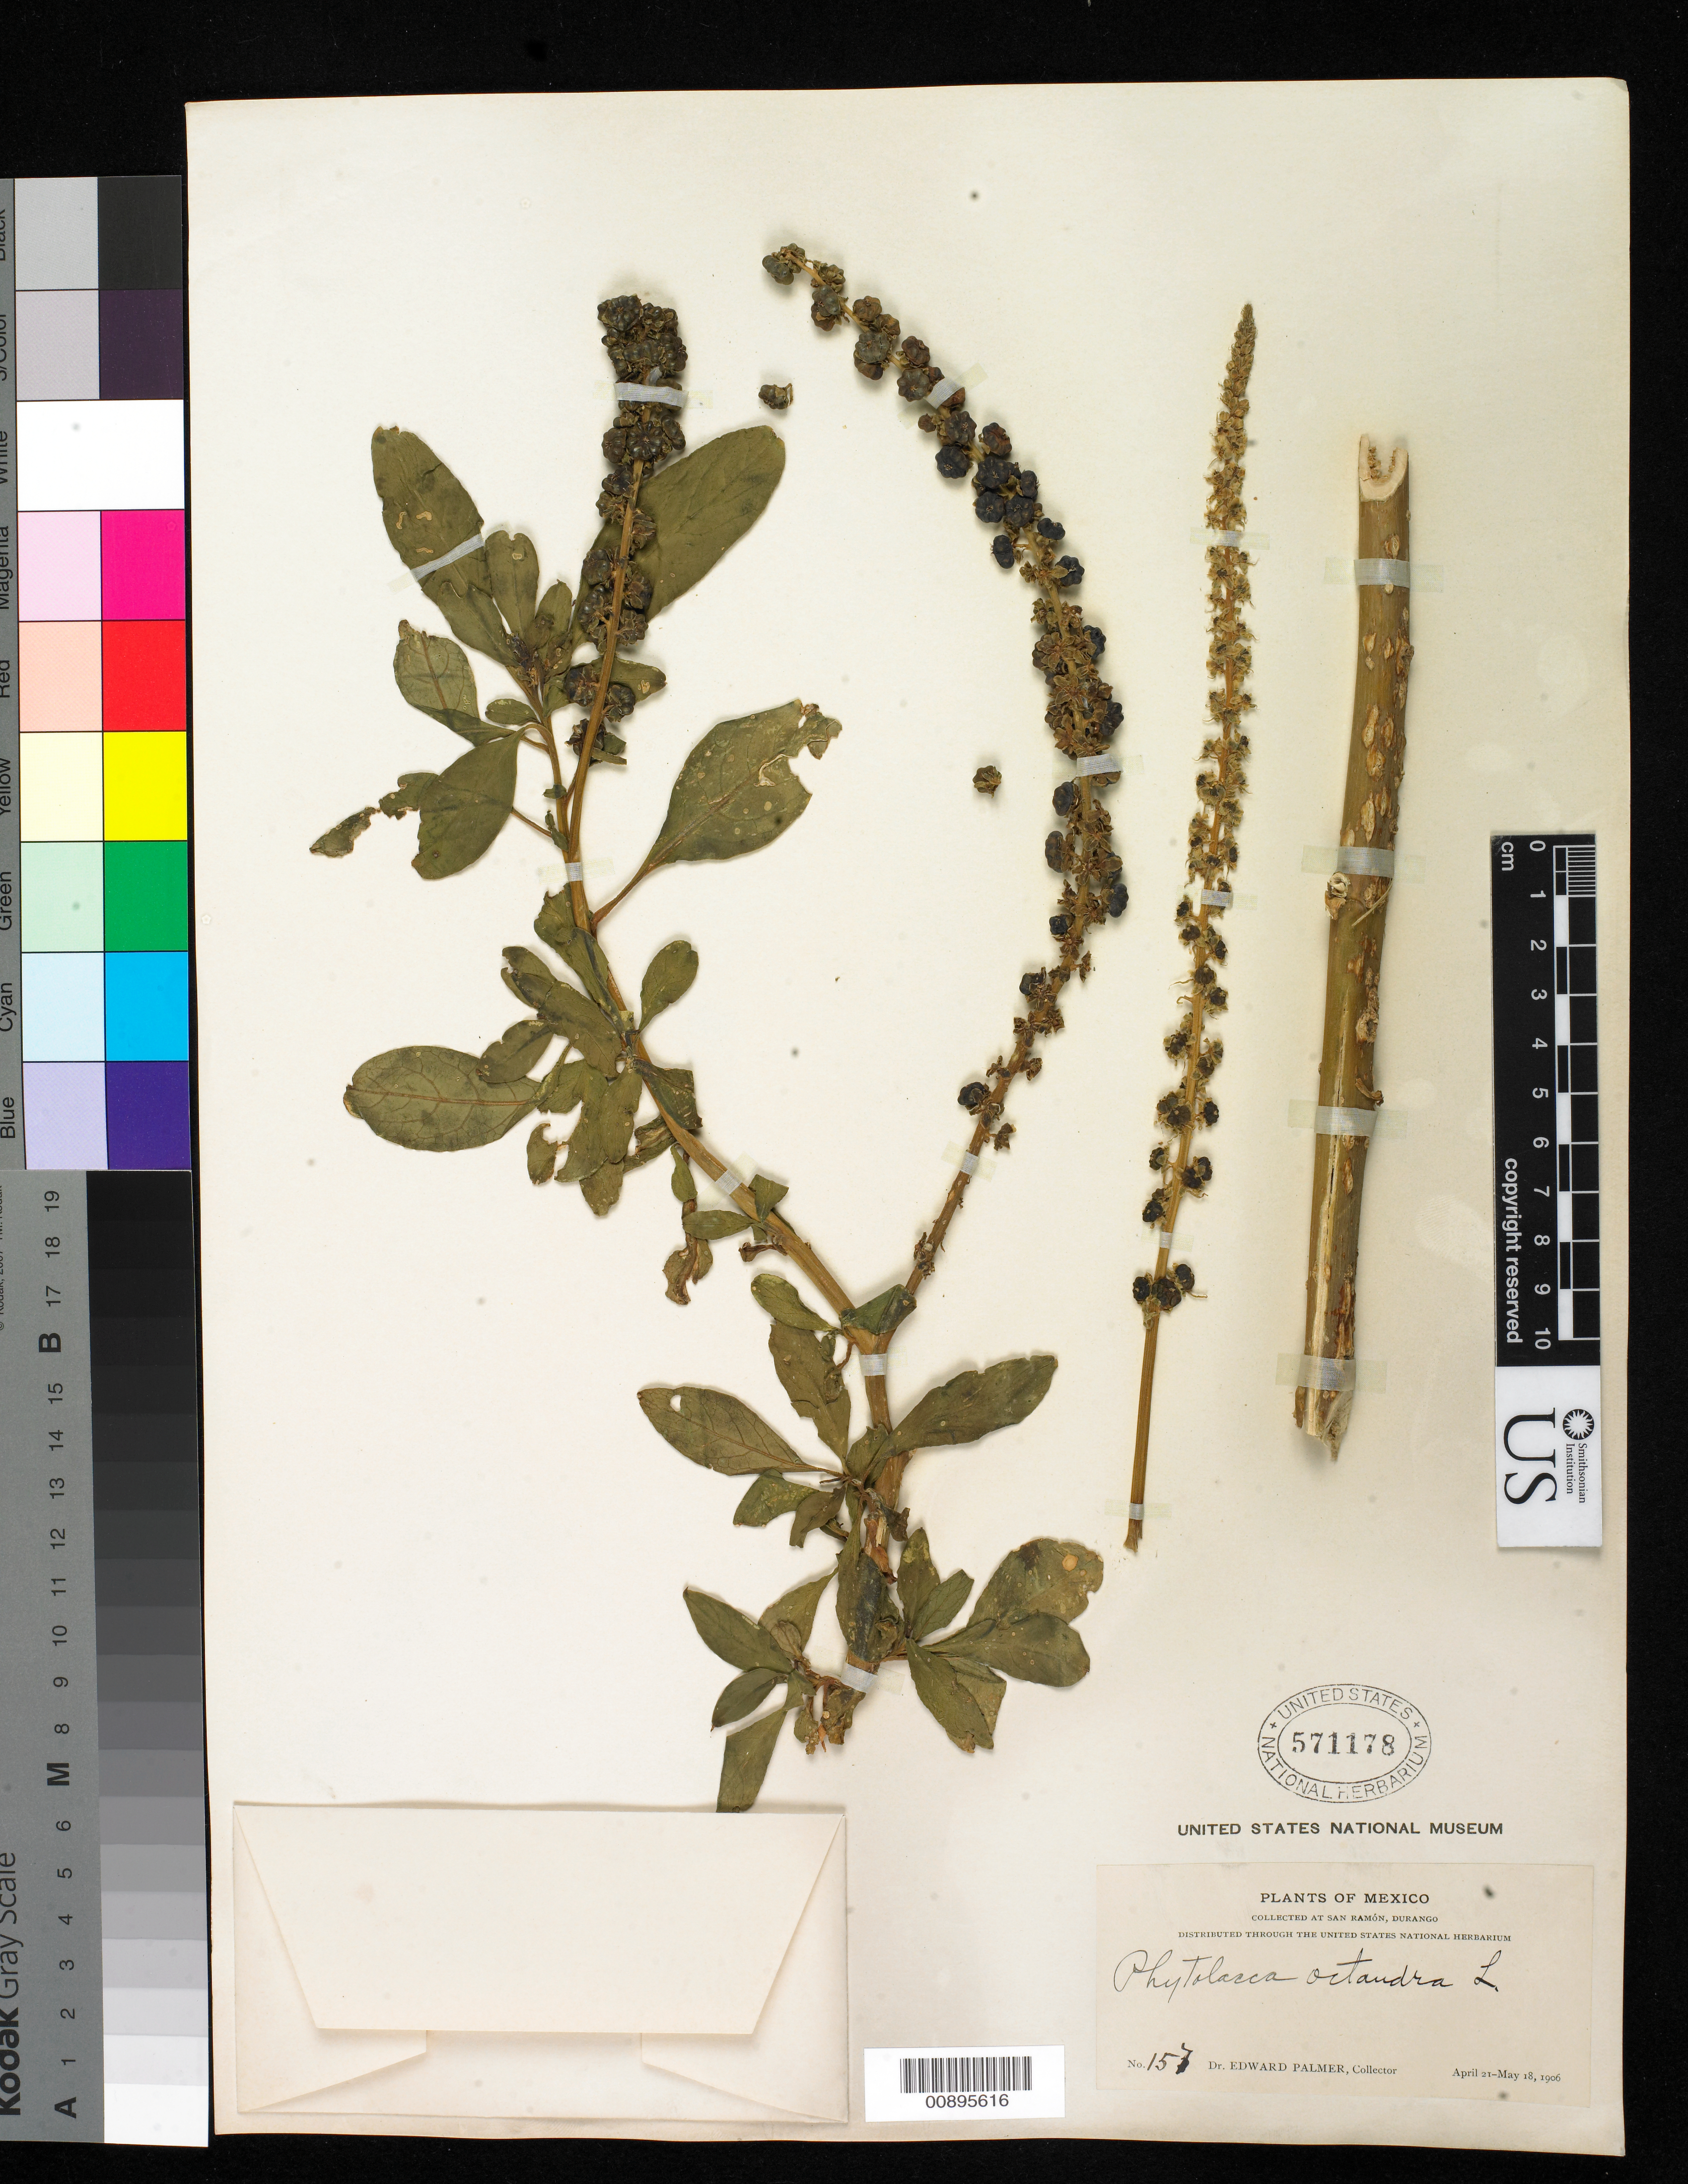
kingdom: Plantae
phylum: Tracheophyta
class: Magnoliopsida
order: Caryophyllales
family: Phytolaccaceae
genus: Phytolacca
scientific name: Phytolacca octandra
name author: L.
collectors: E. Palmer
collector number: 157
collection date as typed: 21 Apr 1906 to 18 May 1906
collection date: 1906-04-21/1906-05-18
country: Mexico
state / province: Durango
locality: San Ramón, Durango.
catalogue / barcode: US 571178